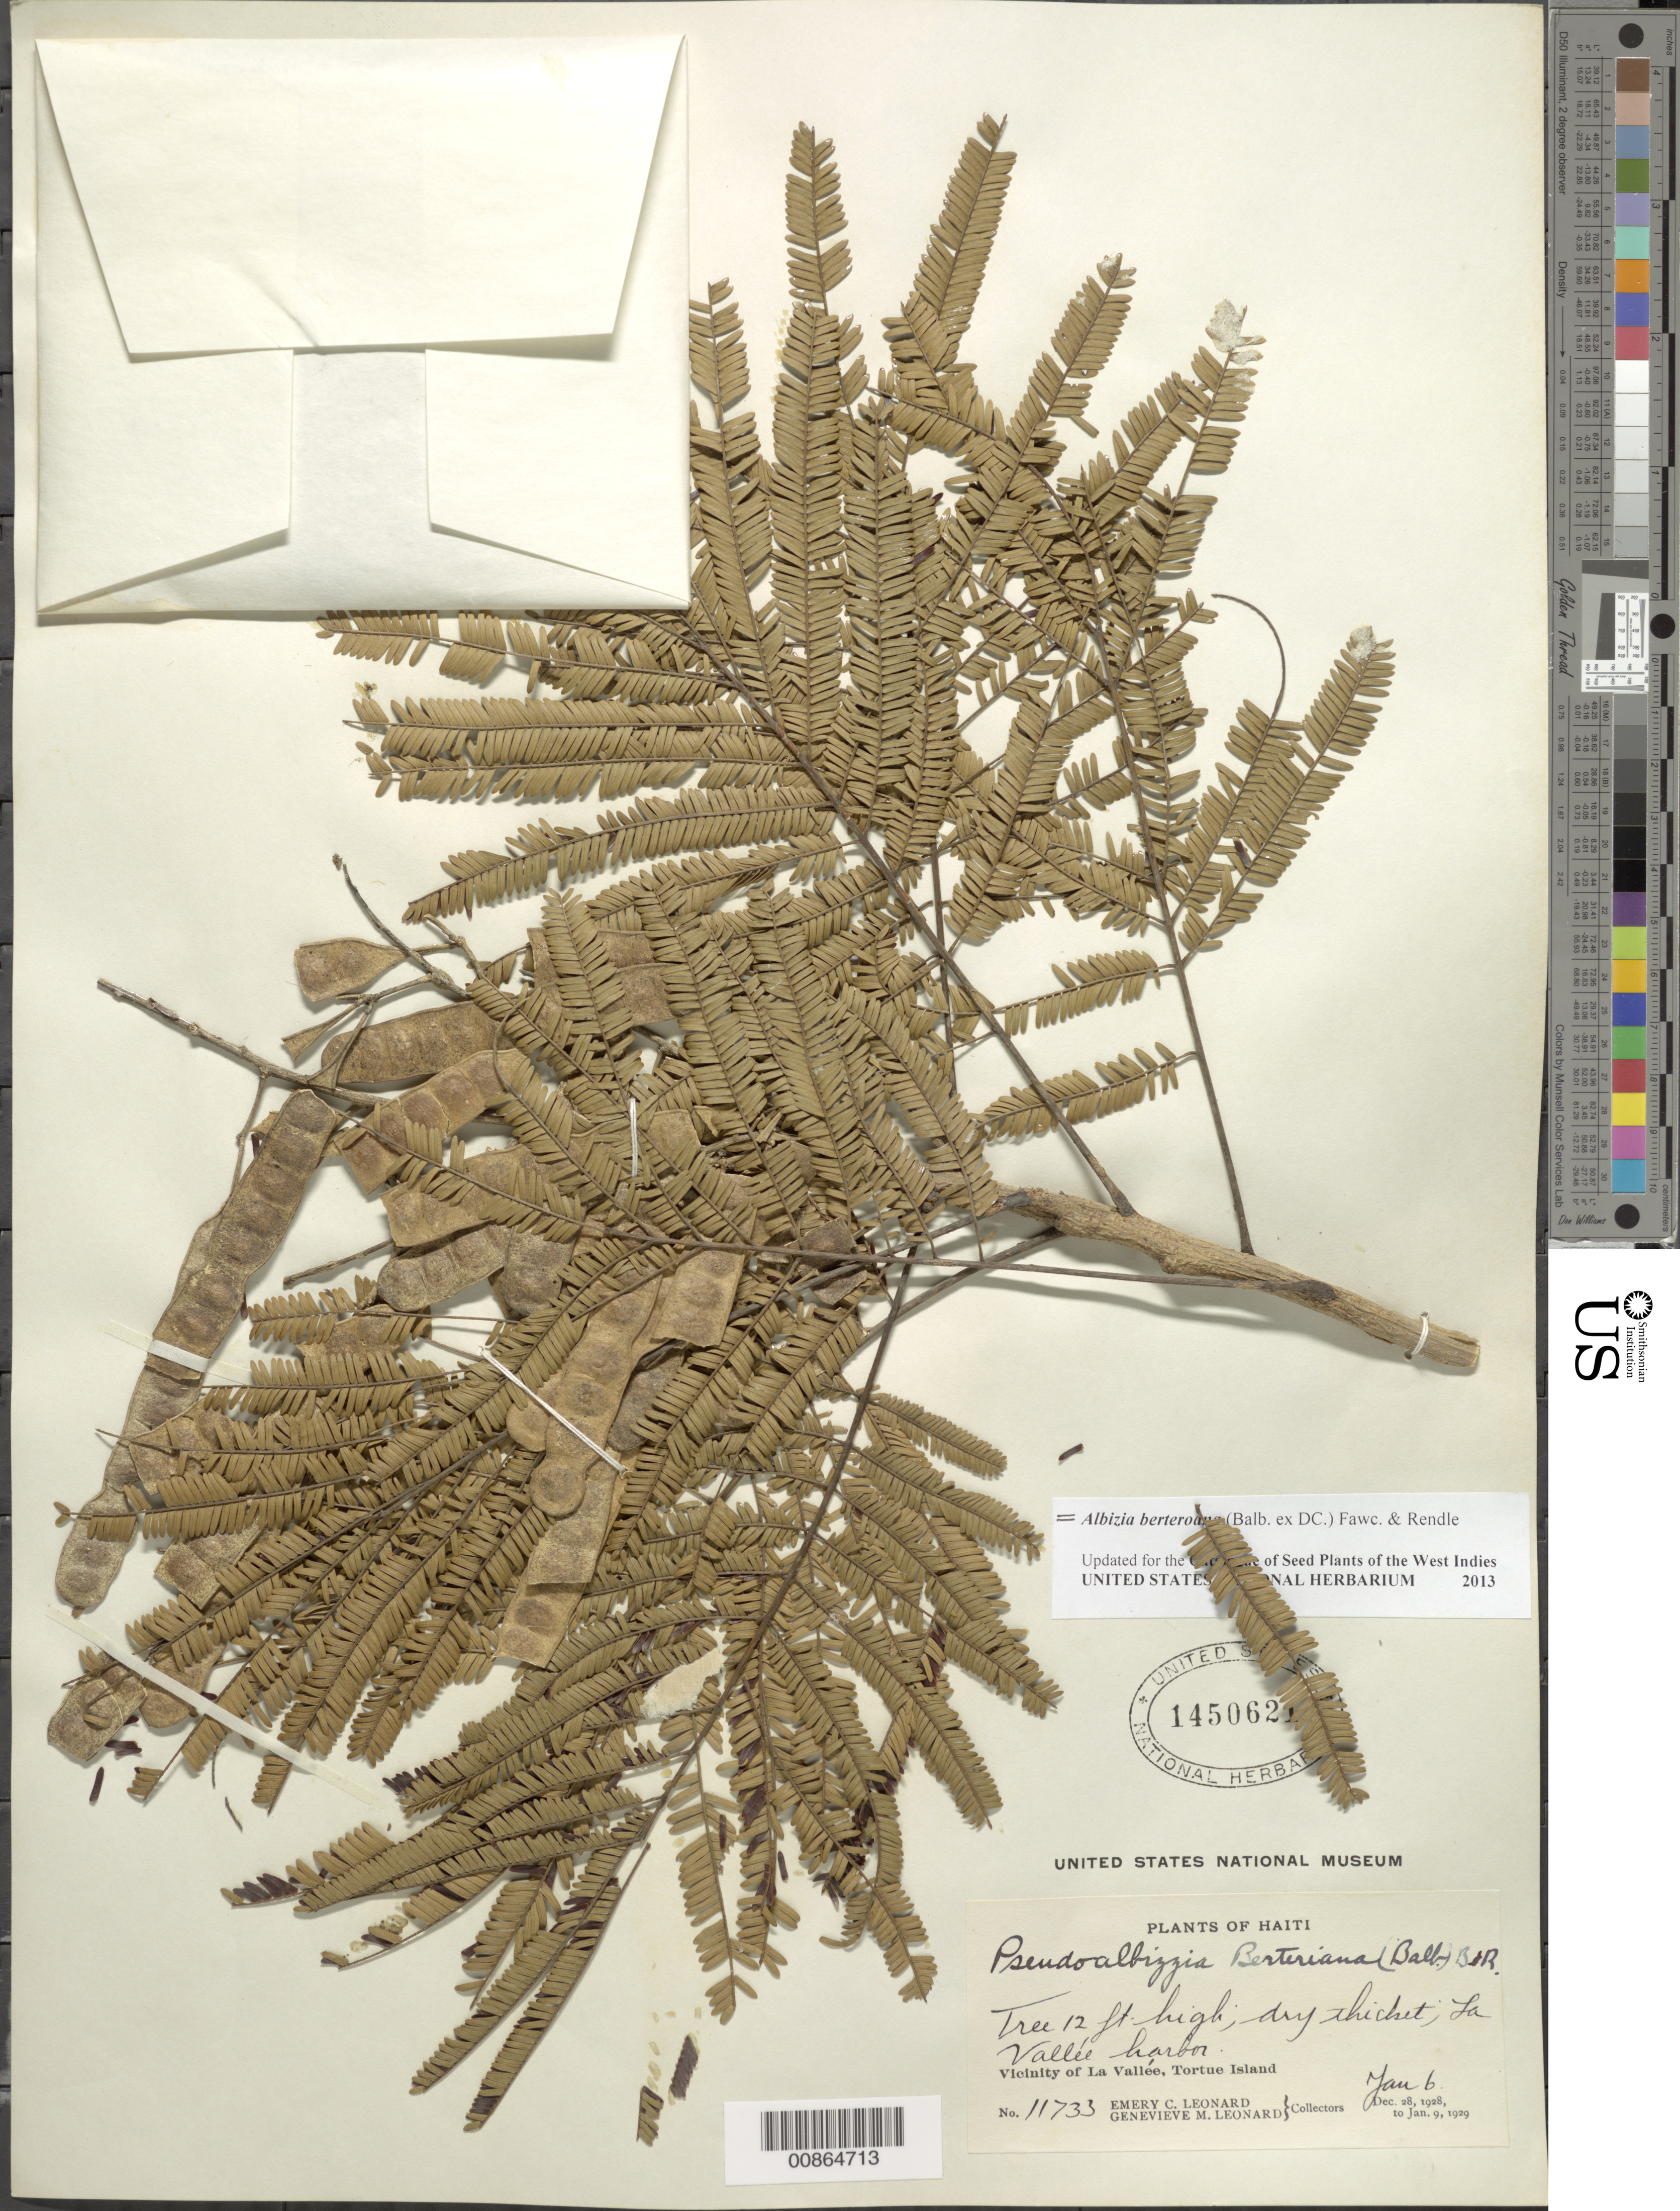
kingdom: Plantae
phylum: Tracheophyta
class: Magnoliopsida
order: Fabales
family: Fabaceae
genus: Pseudalbizzia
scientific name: Pseudalbizzia berteroana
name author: (Balb. ex DC.) Britton & Rose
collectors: E. C. Leonard & G. M. Leonard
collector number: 11733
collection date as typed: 06 Jan 1929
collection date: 1929-01-06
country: Haiti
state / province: Nord-Óuest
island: Île de la Tortue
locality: Vicinity of La Vallée, Tortue Island. La Vallée harbor.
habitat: Dry thicket.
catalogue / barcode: US 1450621